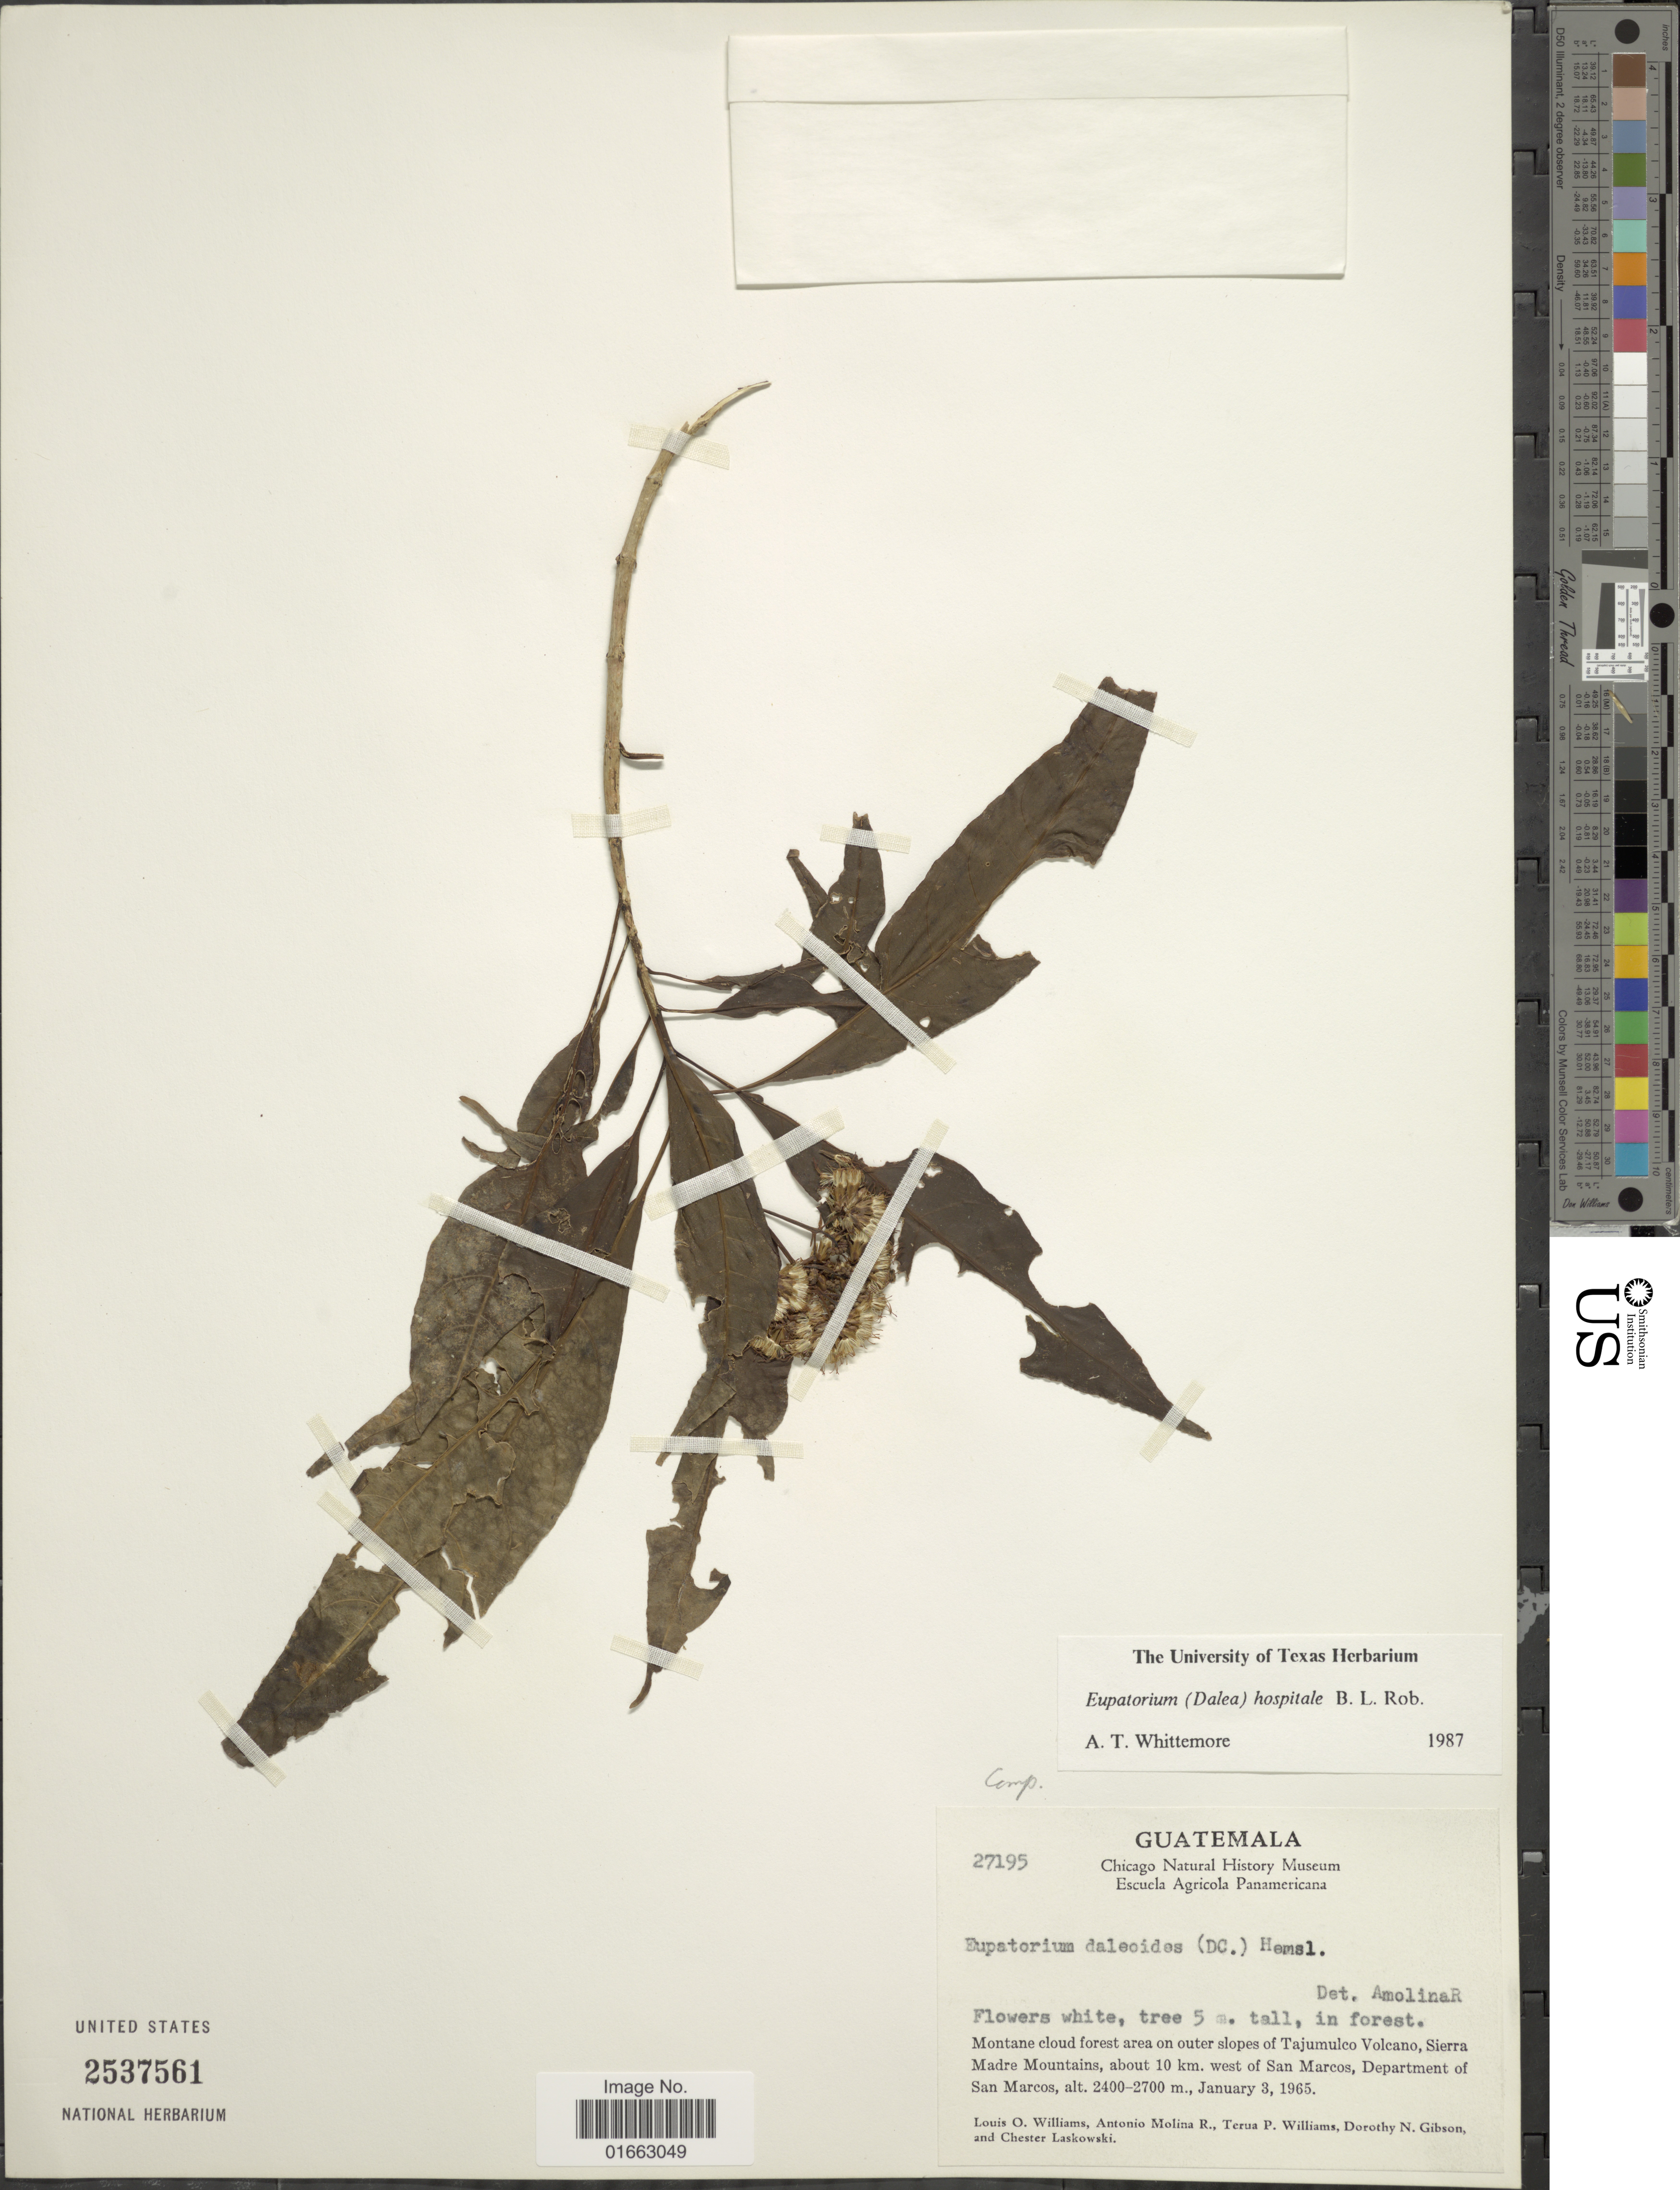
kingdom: Plantae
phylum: Tracheophyta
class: Magnoliopsida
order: Asterales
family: Asteraceae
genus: Critonia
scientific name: Critonia tuxtlae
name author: R.M. King & H. Rob.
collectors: L. O. Williams, A. Molina R., T. P. Williams, D. N. Gibson & et al.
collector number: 27195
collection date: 1965-01-03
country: Guatemala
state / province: San Marcos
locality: Montane cloud forest area on outer slopes of Tajumulco Volcano, Sierra Madre Mountains, about 10 km. west of San Marcos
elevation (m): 2400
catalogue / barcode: US 2537561